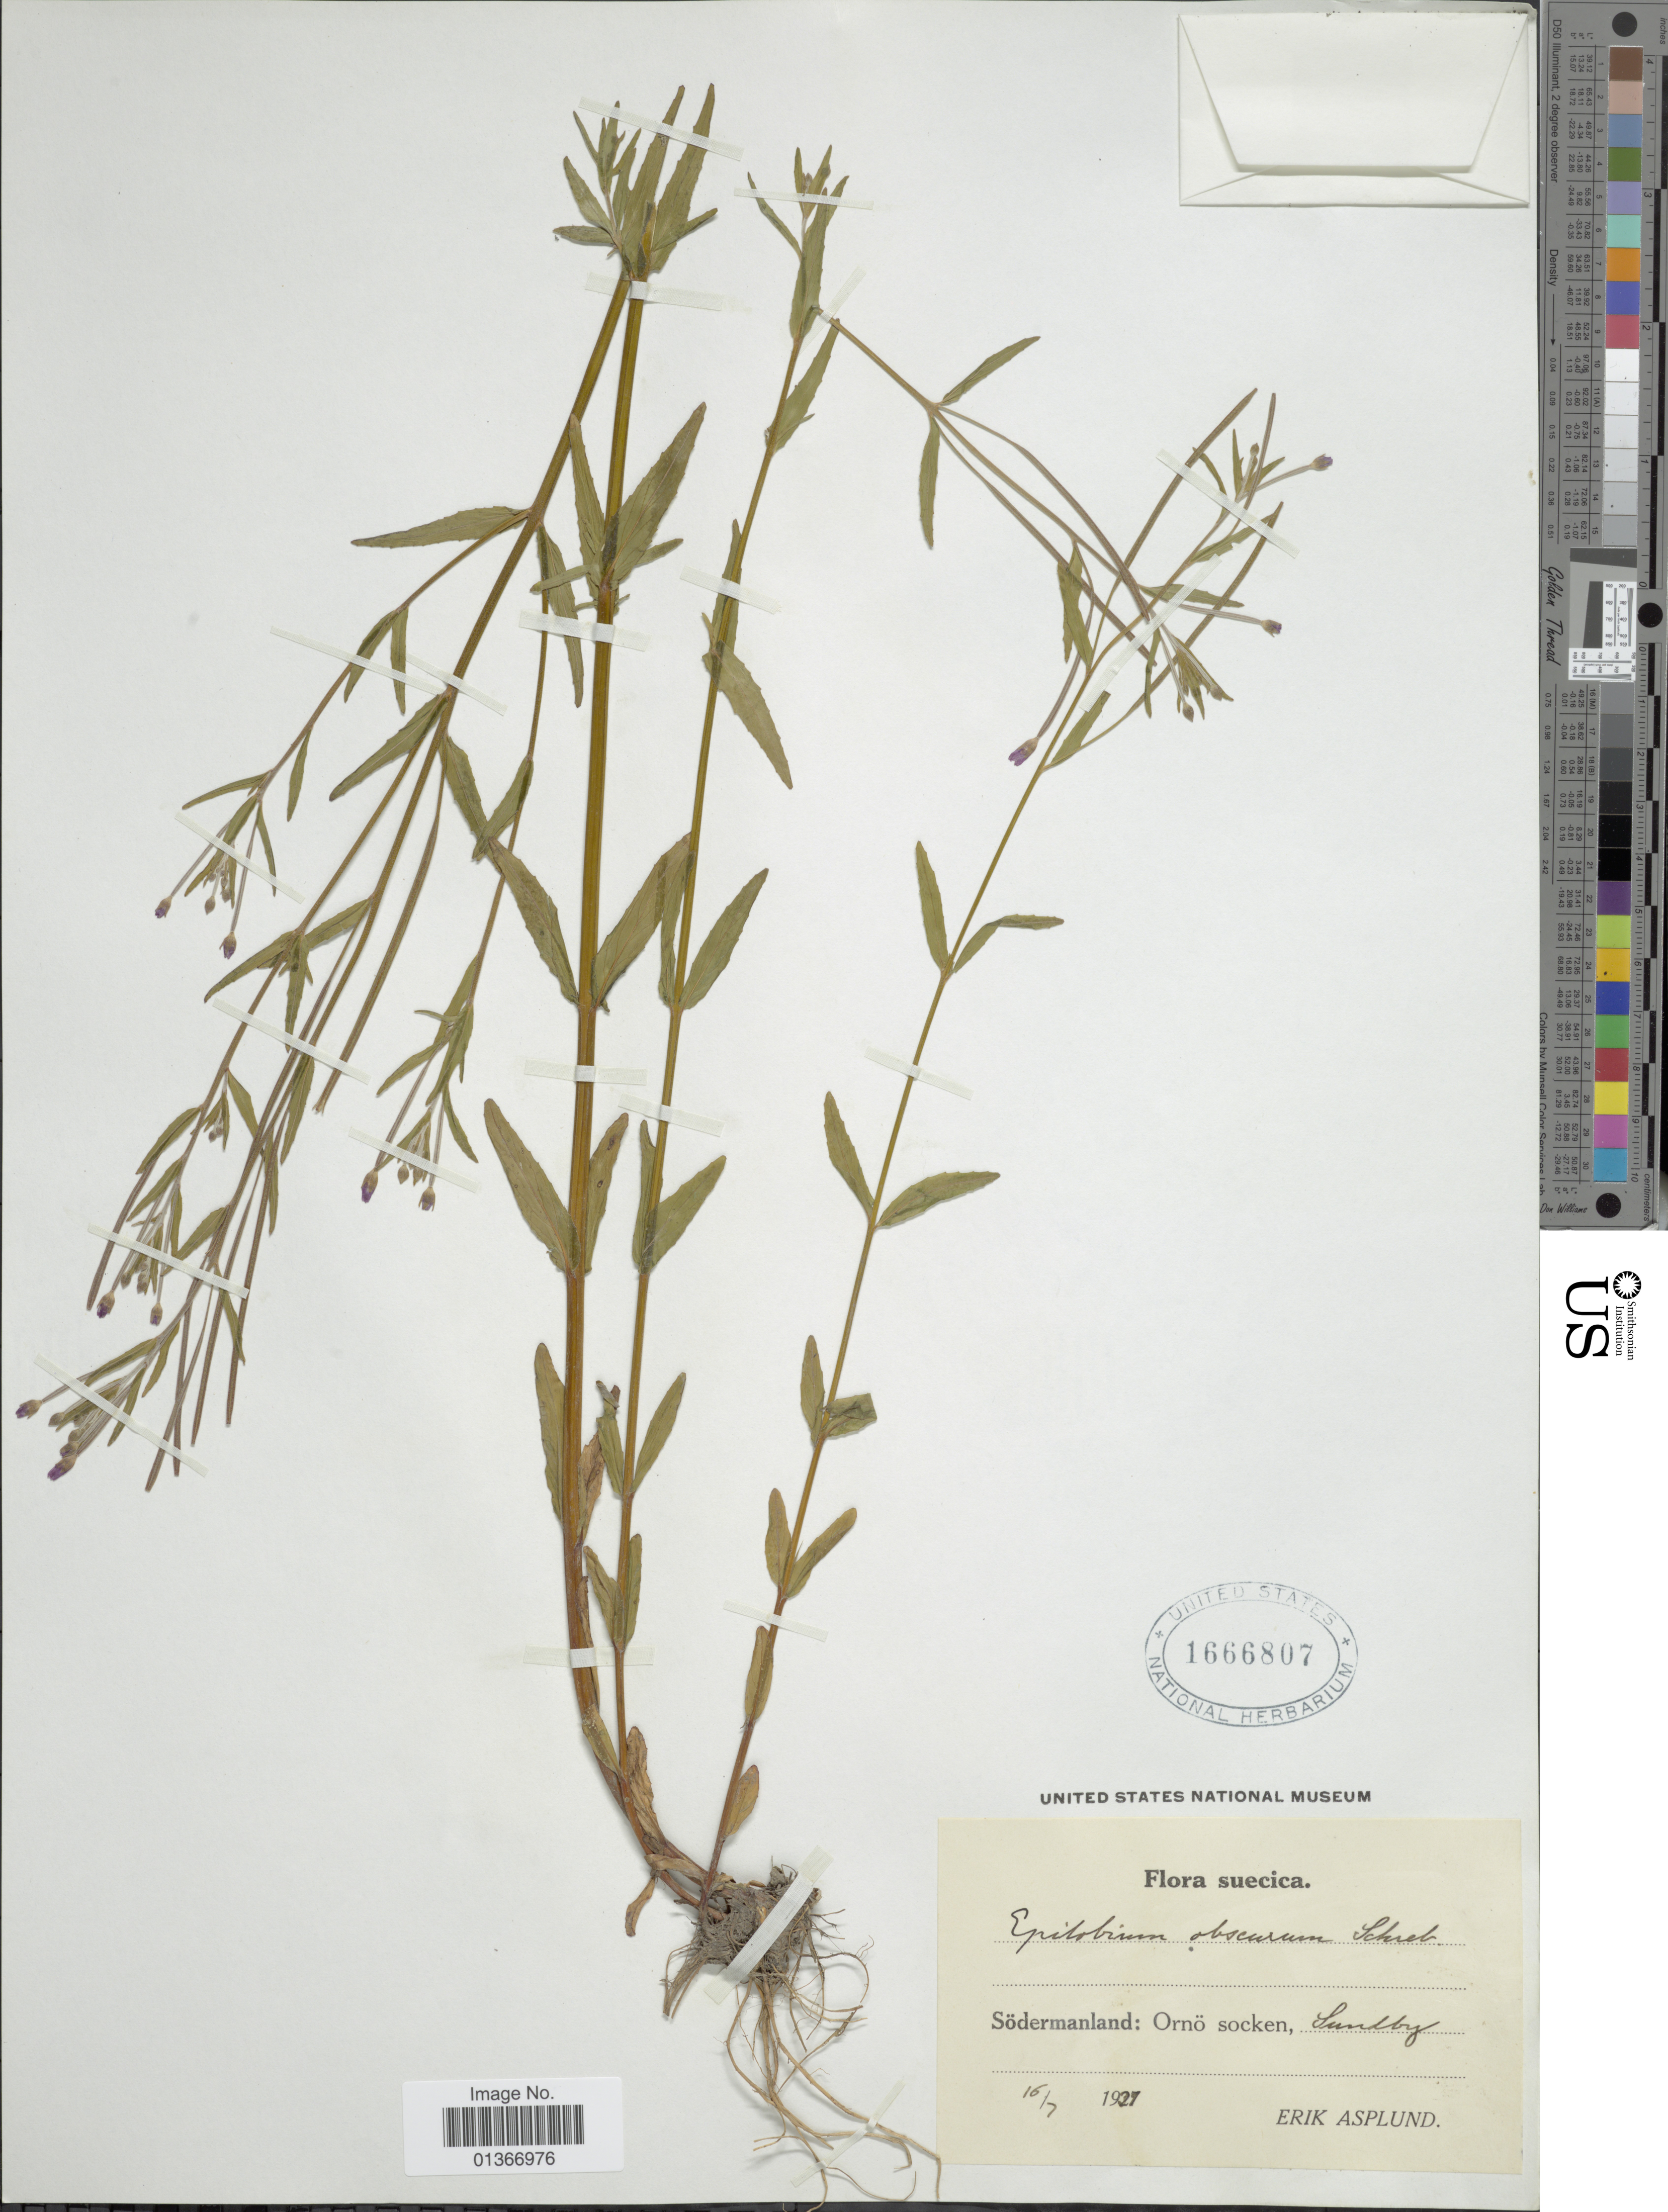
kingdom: Plantae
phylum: Tracheophyta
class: Magnoliopsida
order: Myrtales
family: Onagraceae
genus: Epilobium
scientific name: Epilobium obscurum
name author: Schreb.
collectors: E. Asplund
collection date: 1927-07-16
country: Sweden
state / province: Sodermanland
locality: Ornö socken, Sundby.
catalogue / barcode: US 1666807